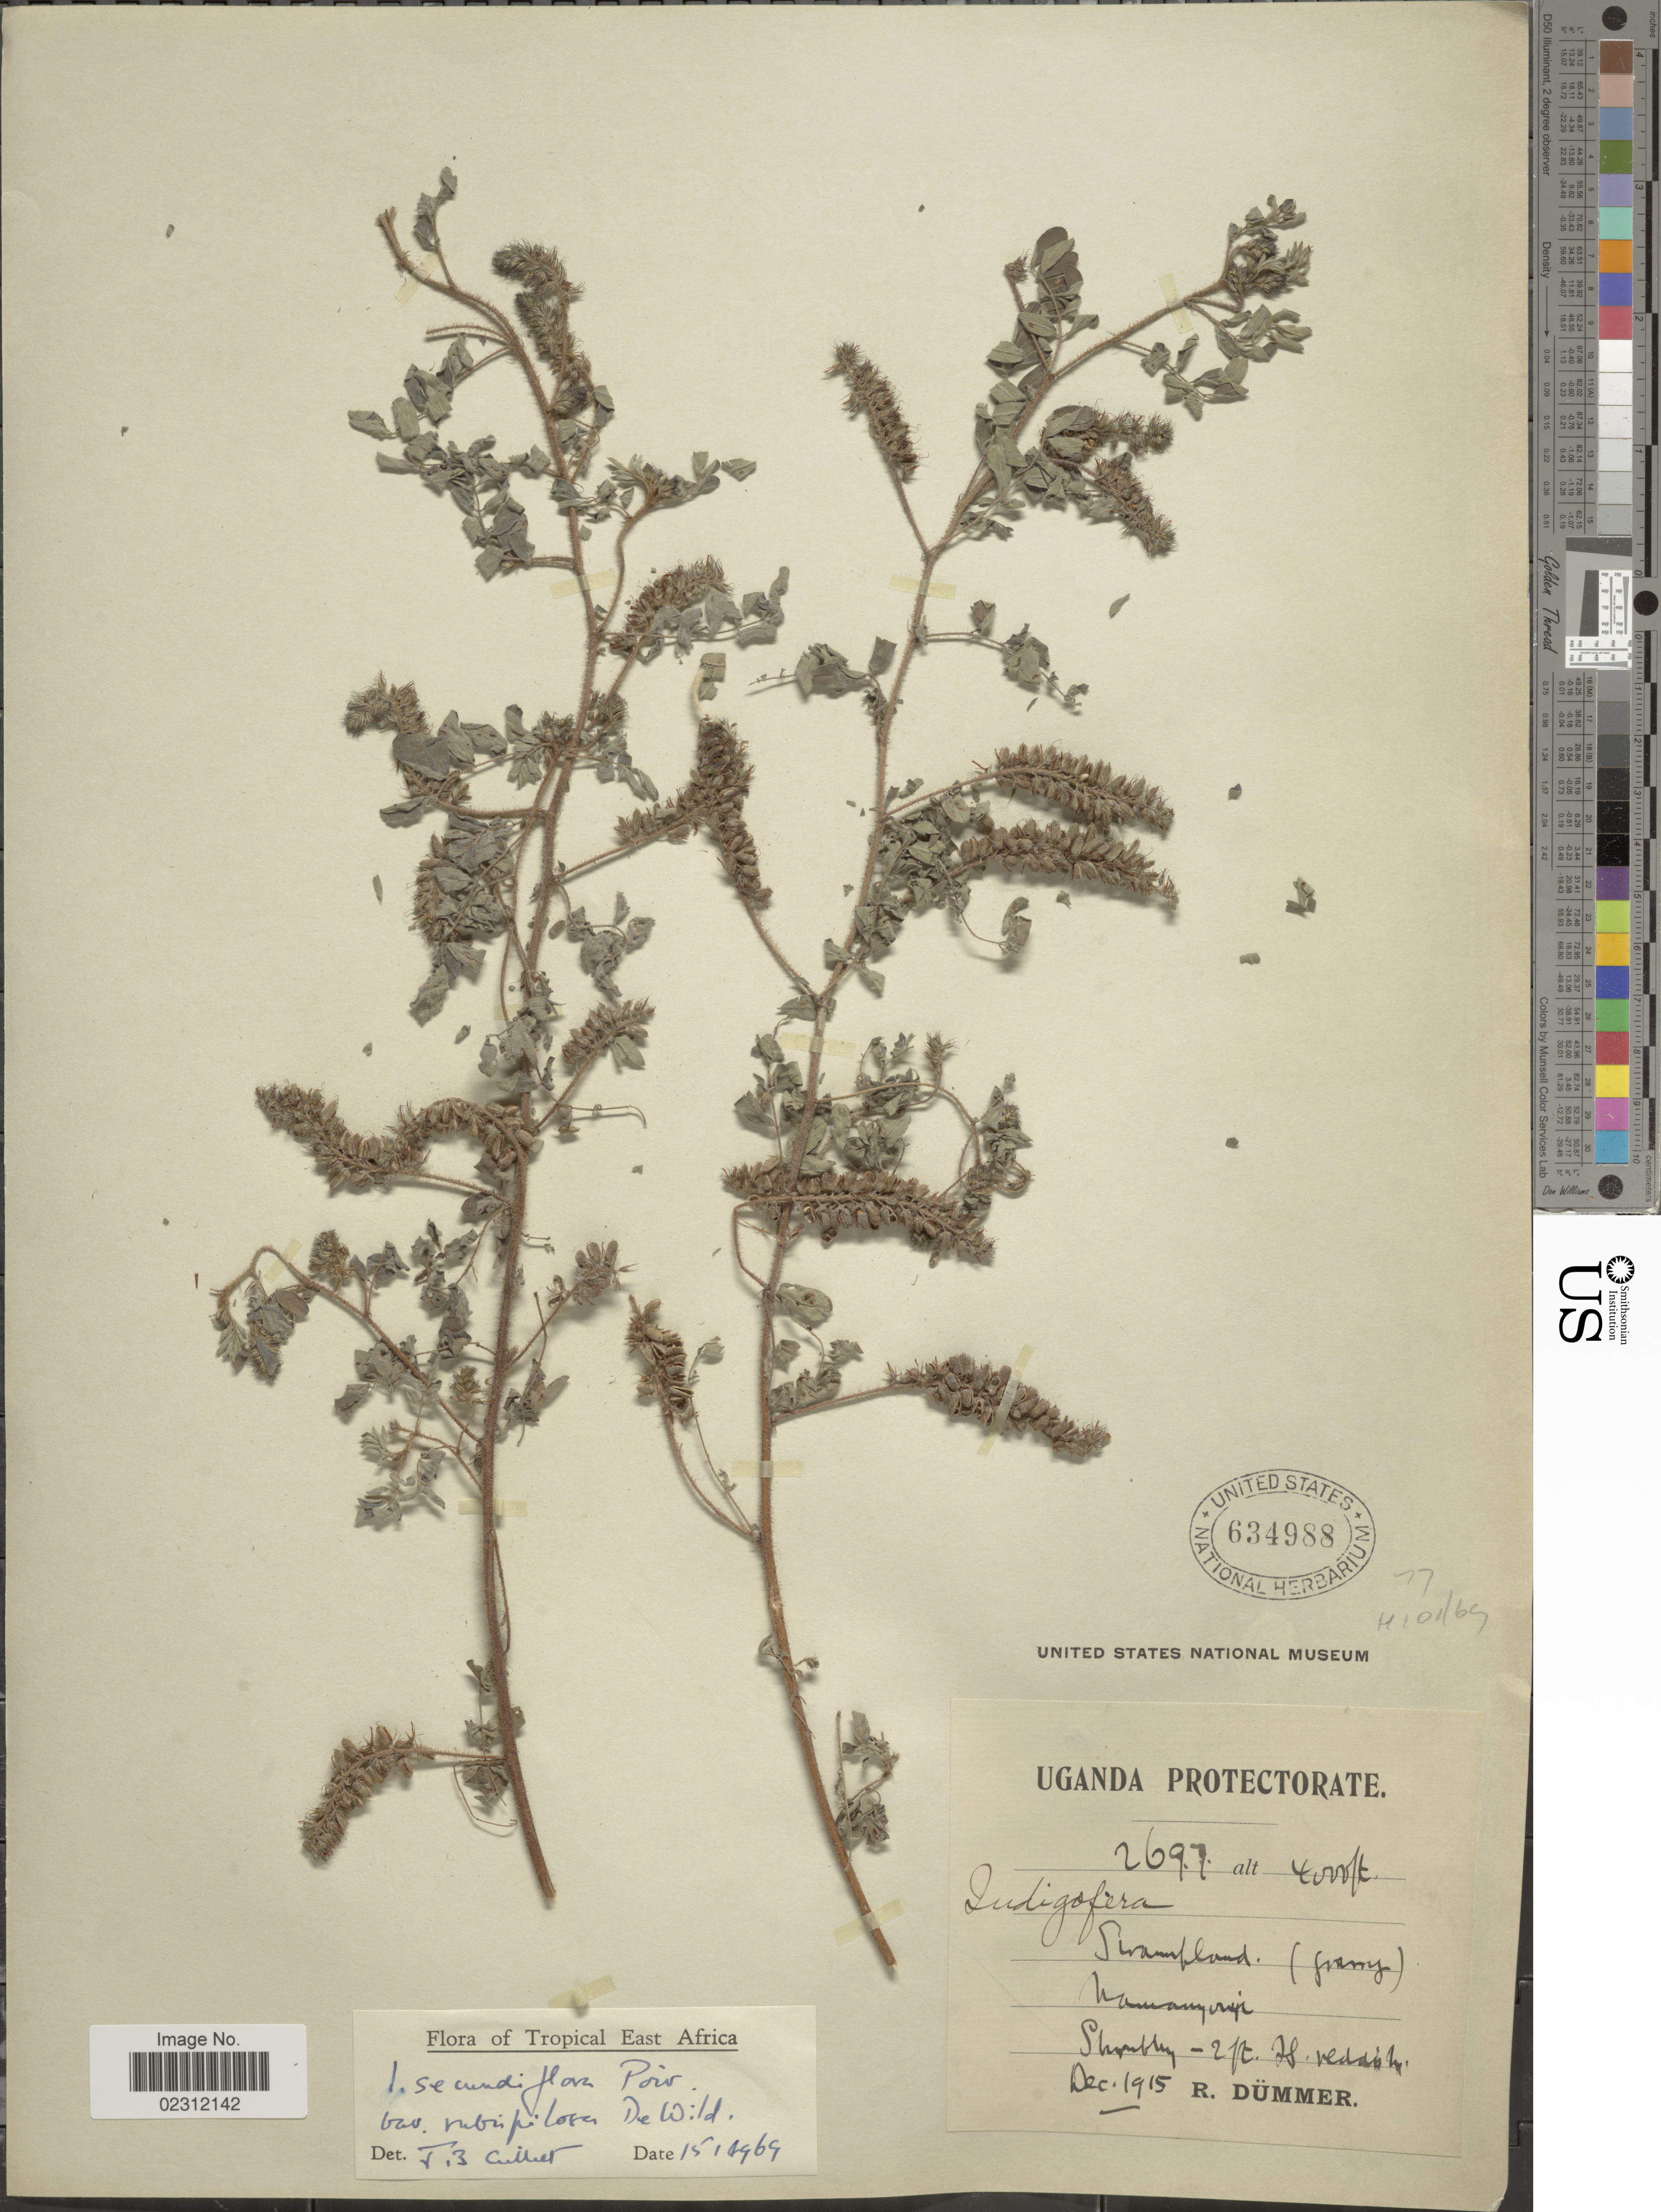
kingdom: Plantae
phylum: Tracheophyta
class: Magnoliopsida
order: Fabales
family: Fabaceae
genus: Indigofera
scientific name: Indigofera secundiflora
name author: Poir.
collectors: R. Dümmer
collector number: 2697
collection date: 1915-12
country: Uganda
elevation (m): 1219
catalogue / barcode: US 634988